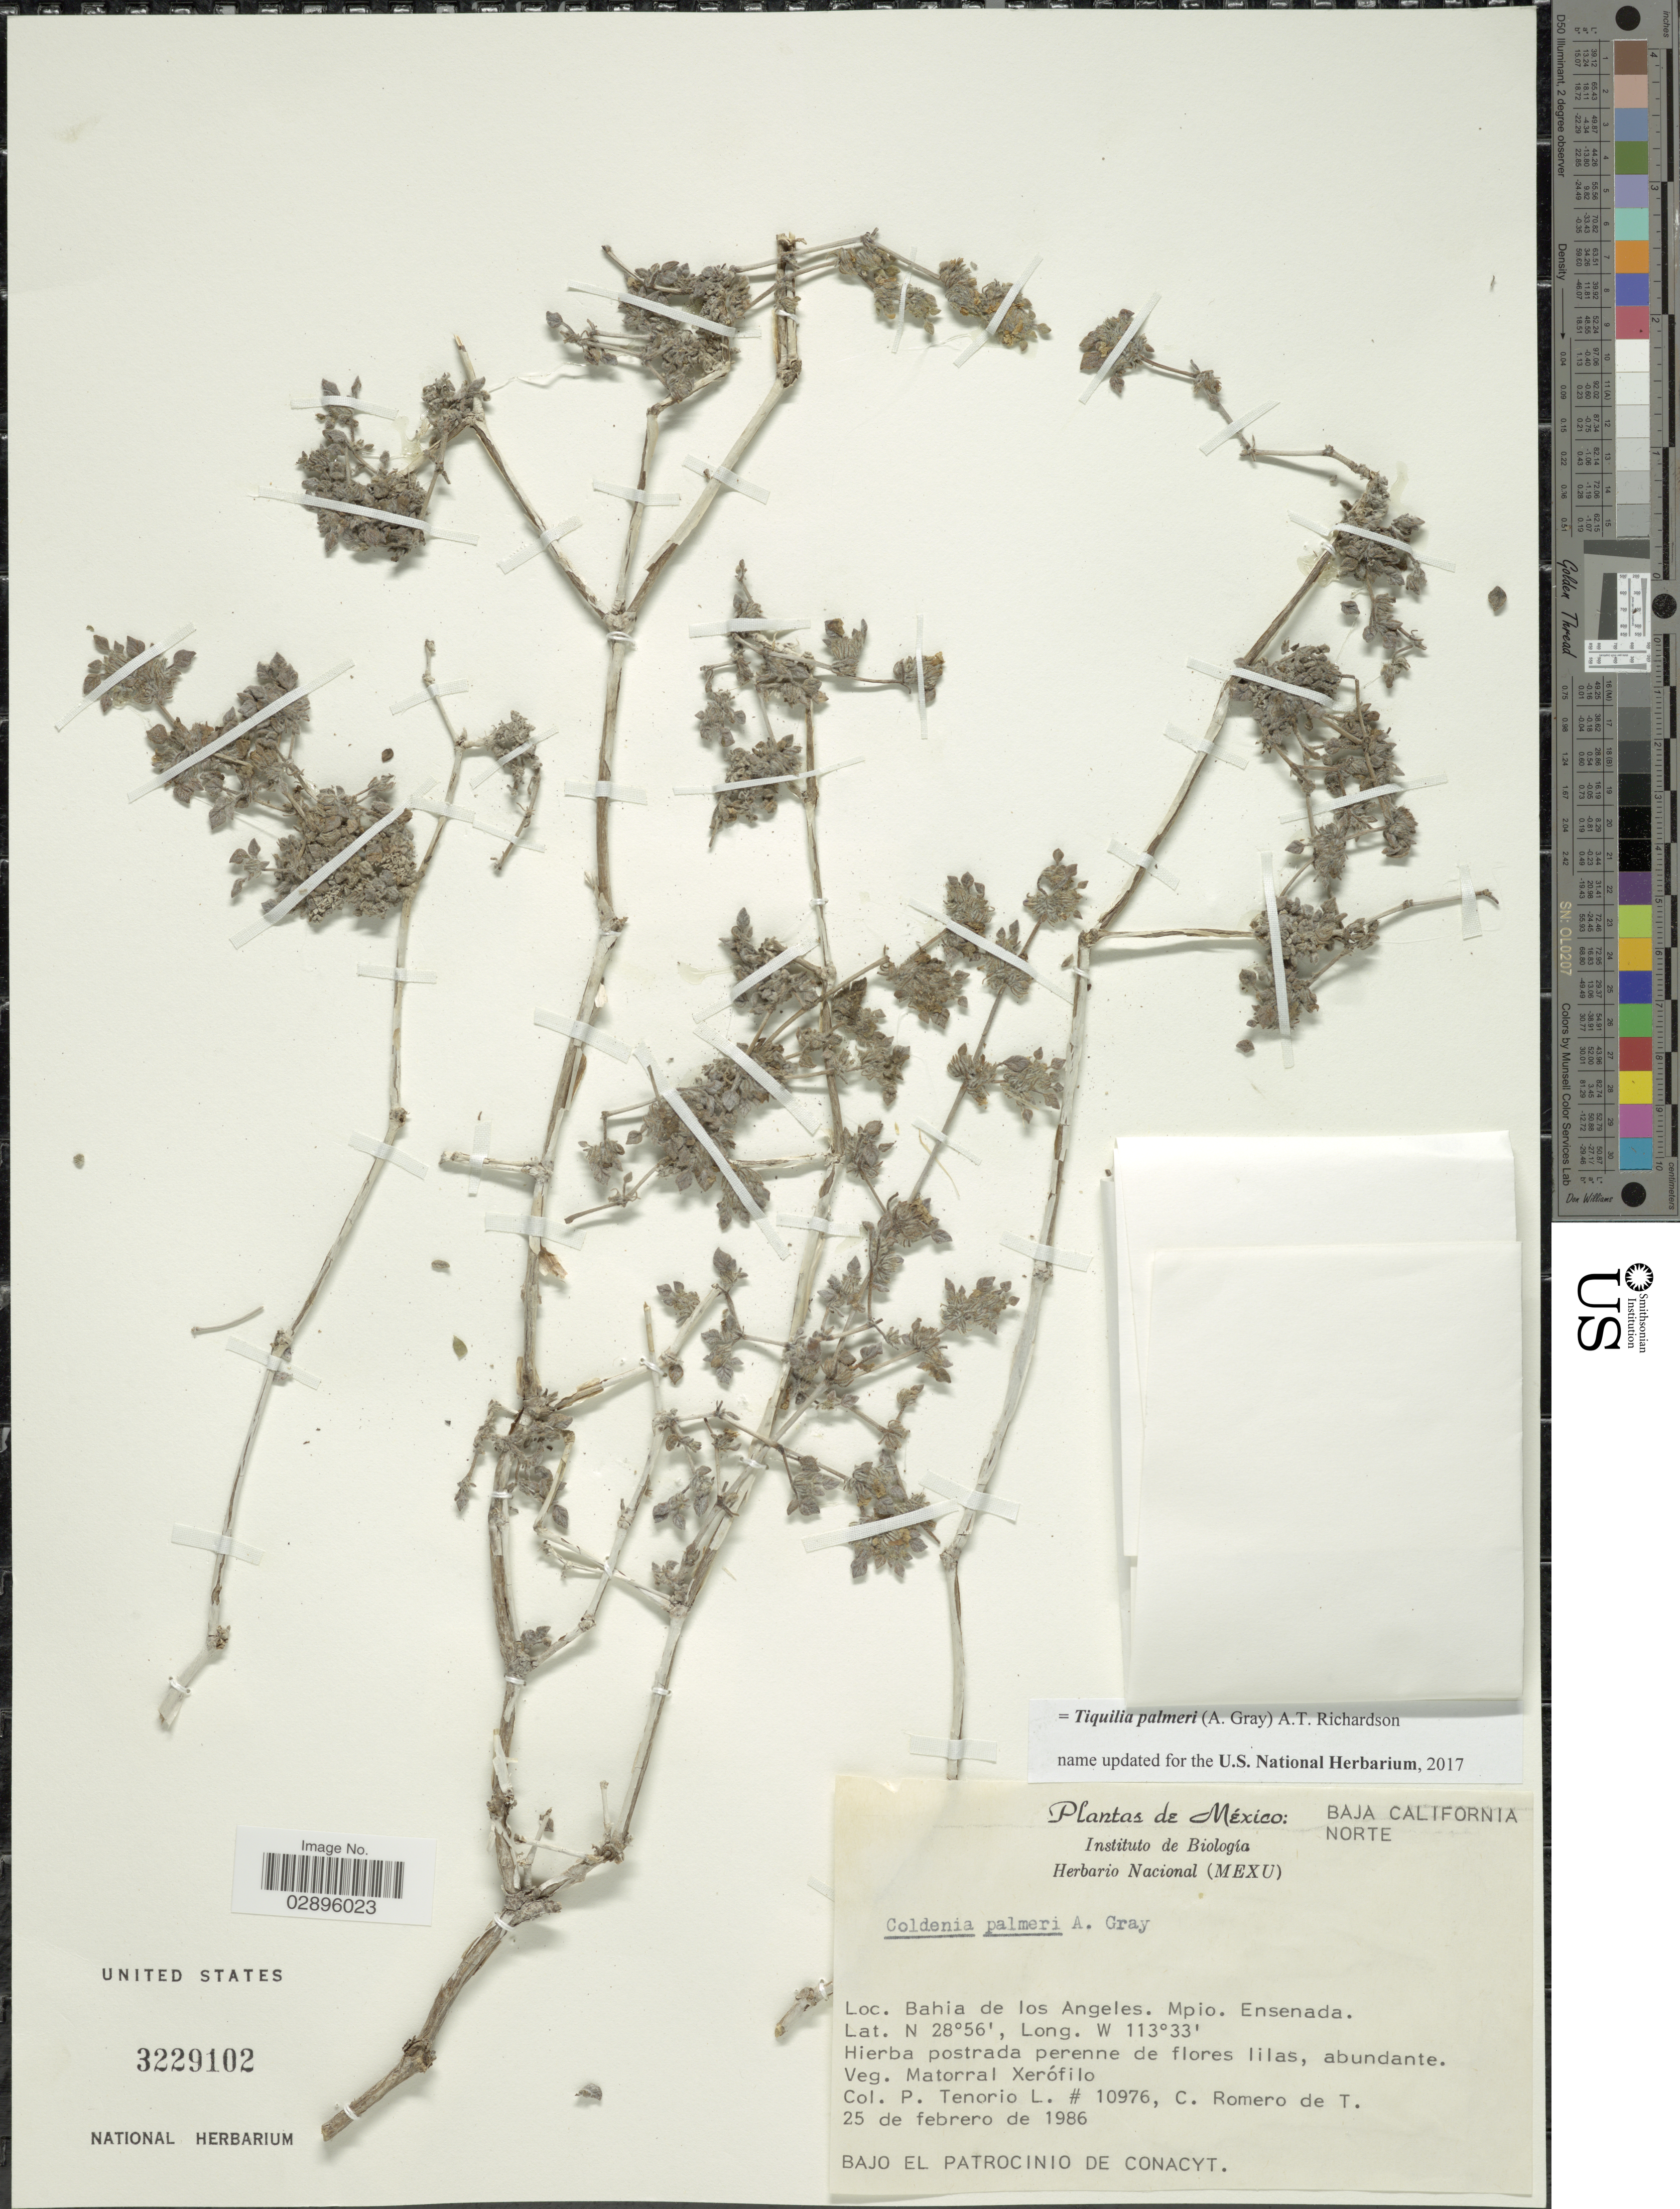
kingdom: Plantae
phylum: Tracheophyta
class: Magnoliopsida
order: Boraginales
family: Ehretiaceae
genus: Tiquilia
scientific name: Tiquilia palmeri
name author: (A. Gray) A.T. Richardson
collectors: P. Tenorio L. & C. Romero de T.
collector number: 10976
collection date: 1986-02-25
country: Mexico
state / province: Baja California Norte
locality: Bahia de los Angeles. Mpio. Ensenada.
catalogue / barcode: US 3229102